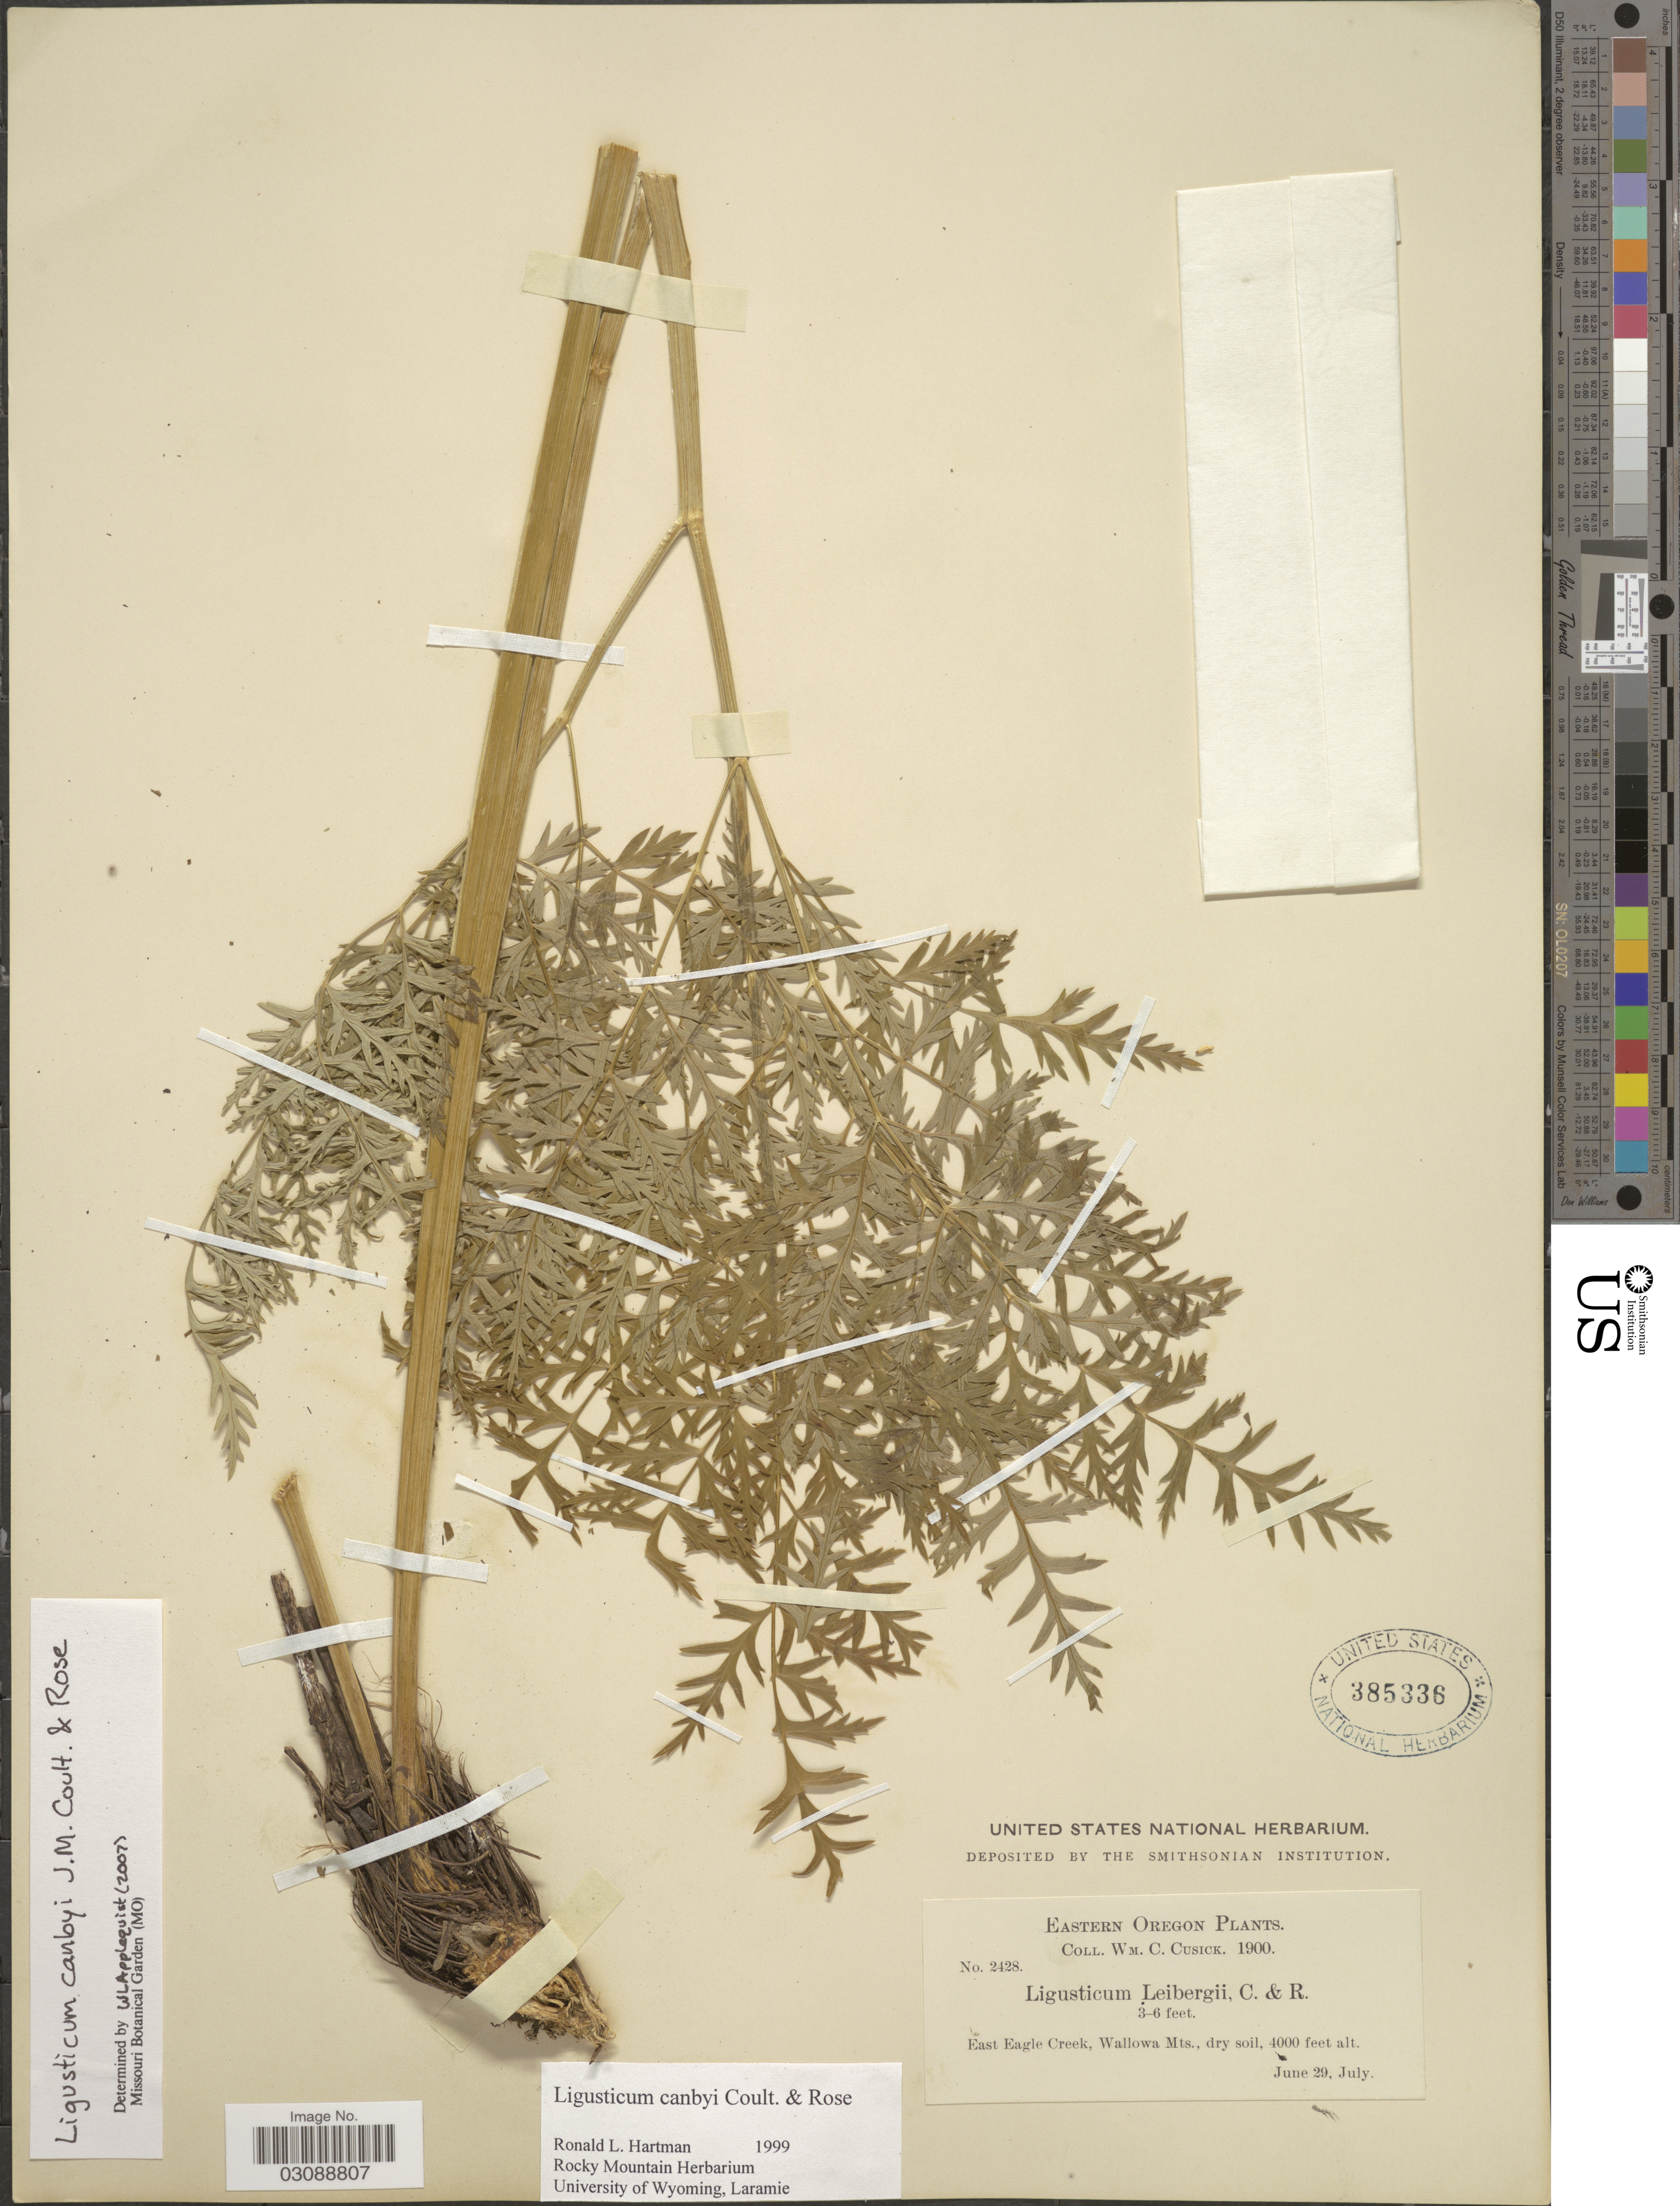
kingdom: Plantae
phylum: Tracheophyta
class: Magnoliopsida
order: Apiales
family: Apiaceae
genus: Ligusticum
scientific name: Ligusticum canbyi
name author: J.M. Coult. & Rose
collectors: W. C. Cusick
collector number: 2428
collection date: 1900-06-29/1900-07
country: United States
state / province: Oregon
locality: Eastern Oregon. East Eagle Creek, Wallowa Mts.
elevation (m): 1219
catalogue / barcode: US 385336